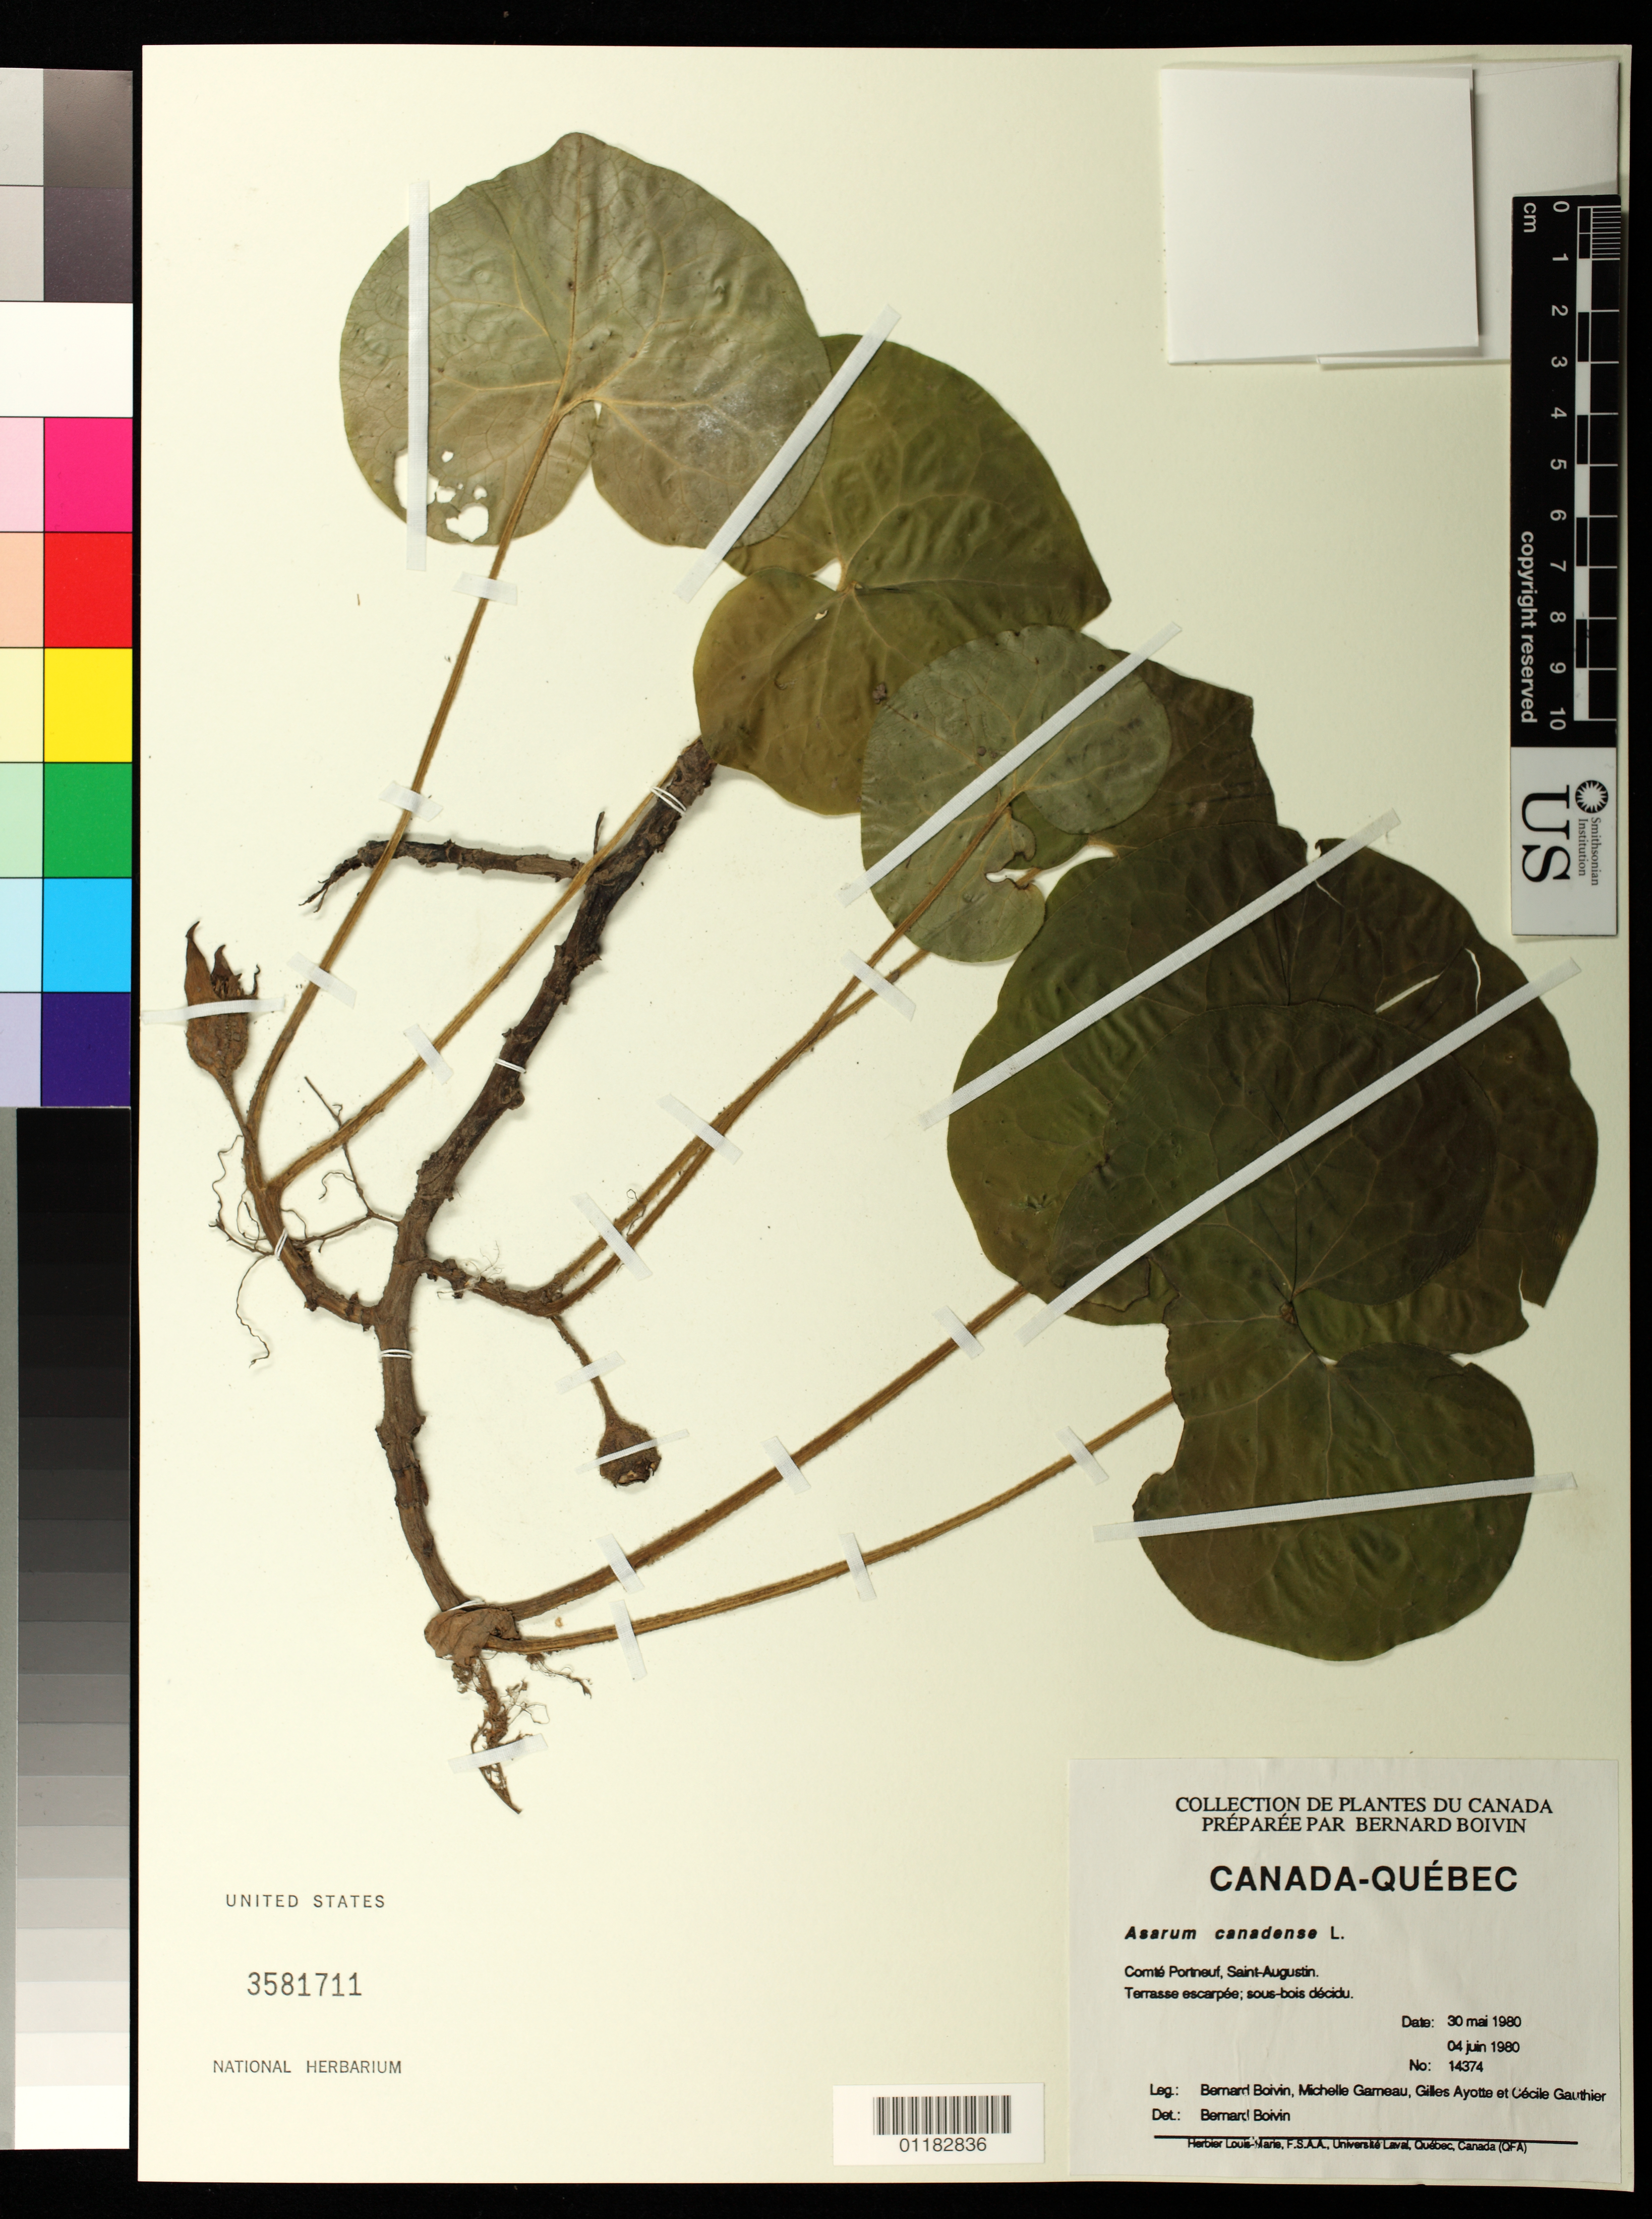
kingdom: Plantae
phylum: Tracheophyta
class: Magnoliopsida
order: Piperales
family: Aristolochiaceae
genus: Asarum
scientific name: Asarum canadense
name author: L.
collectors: J. R. B. Boivin, M. Gameau, G. Ayotte & C. Gauthier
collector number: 14374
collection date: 1980-05-30/1980-06-04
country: Canada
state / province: Quebec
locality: Comte Portneuf, Saint-Augustin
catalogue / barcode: US 3581711